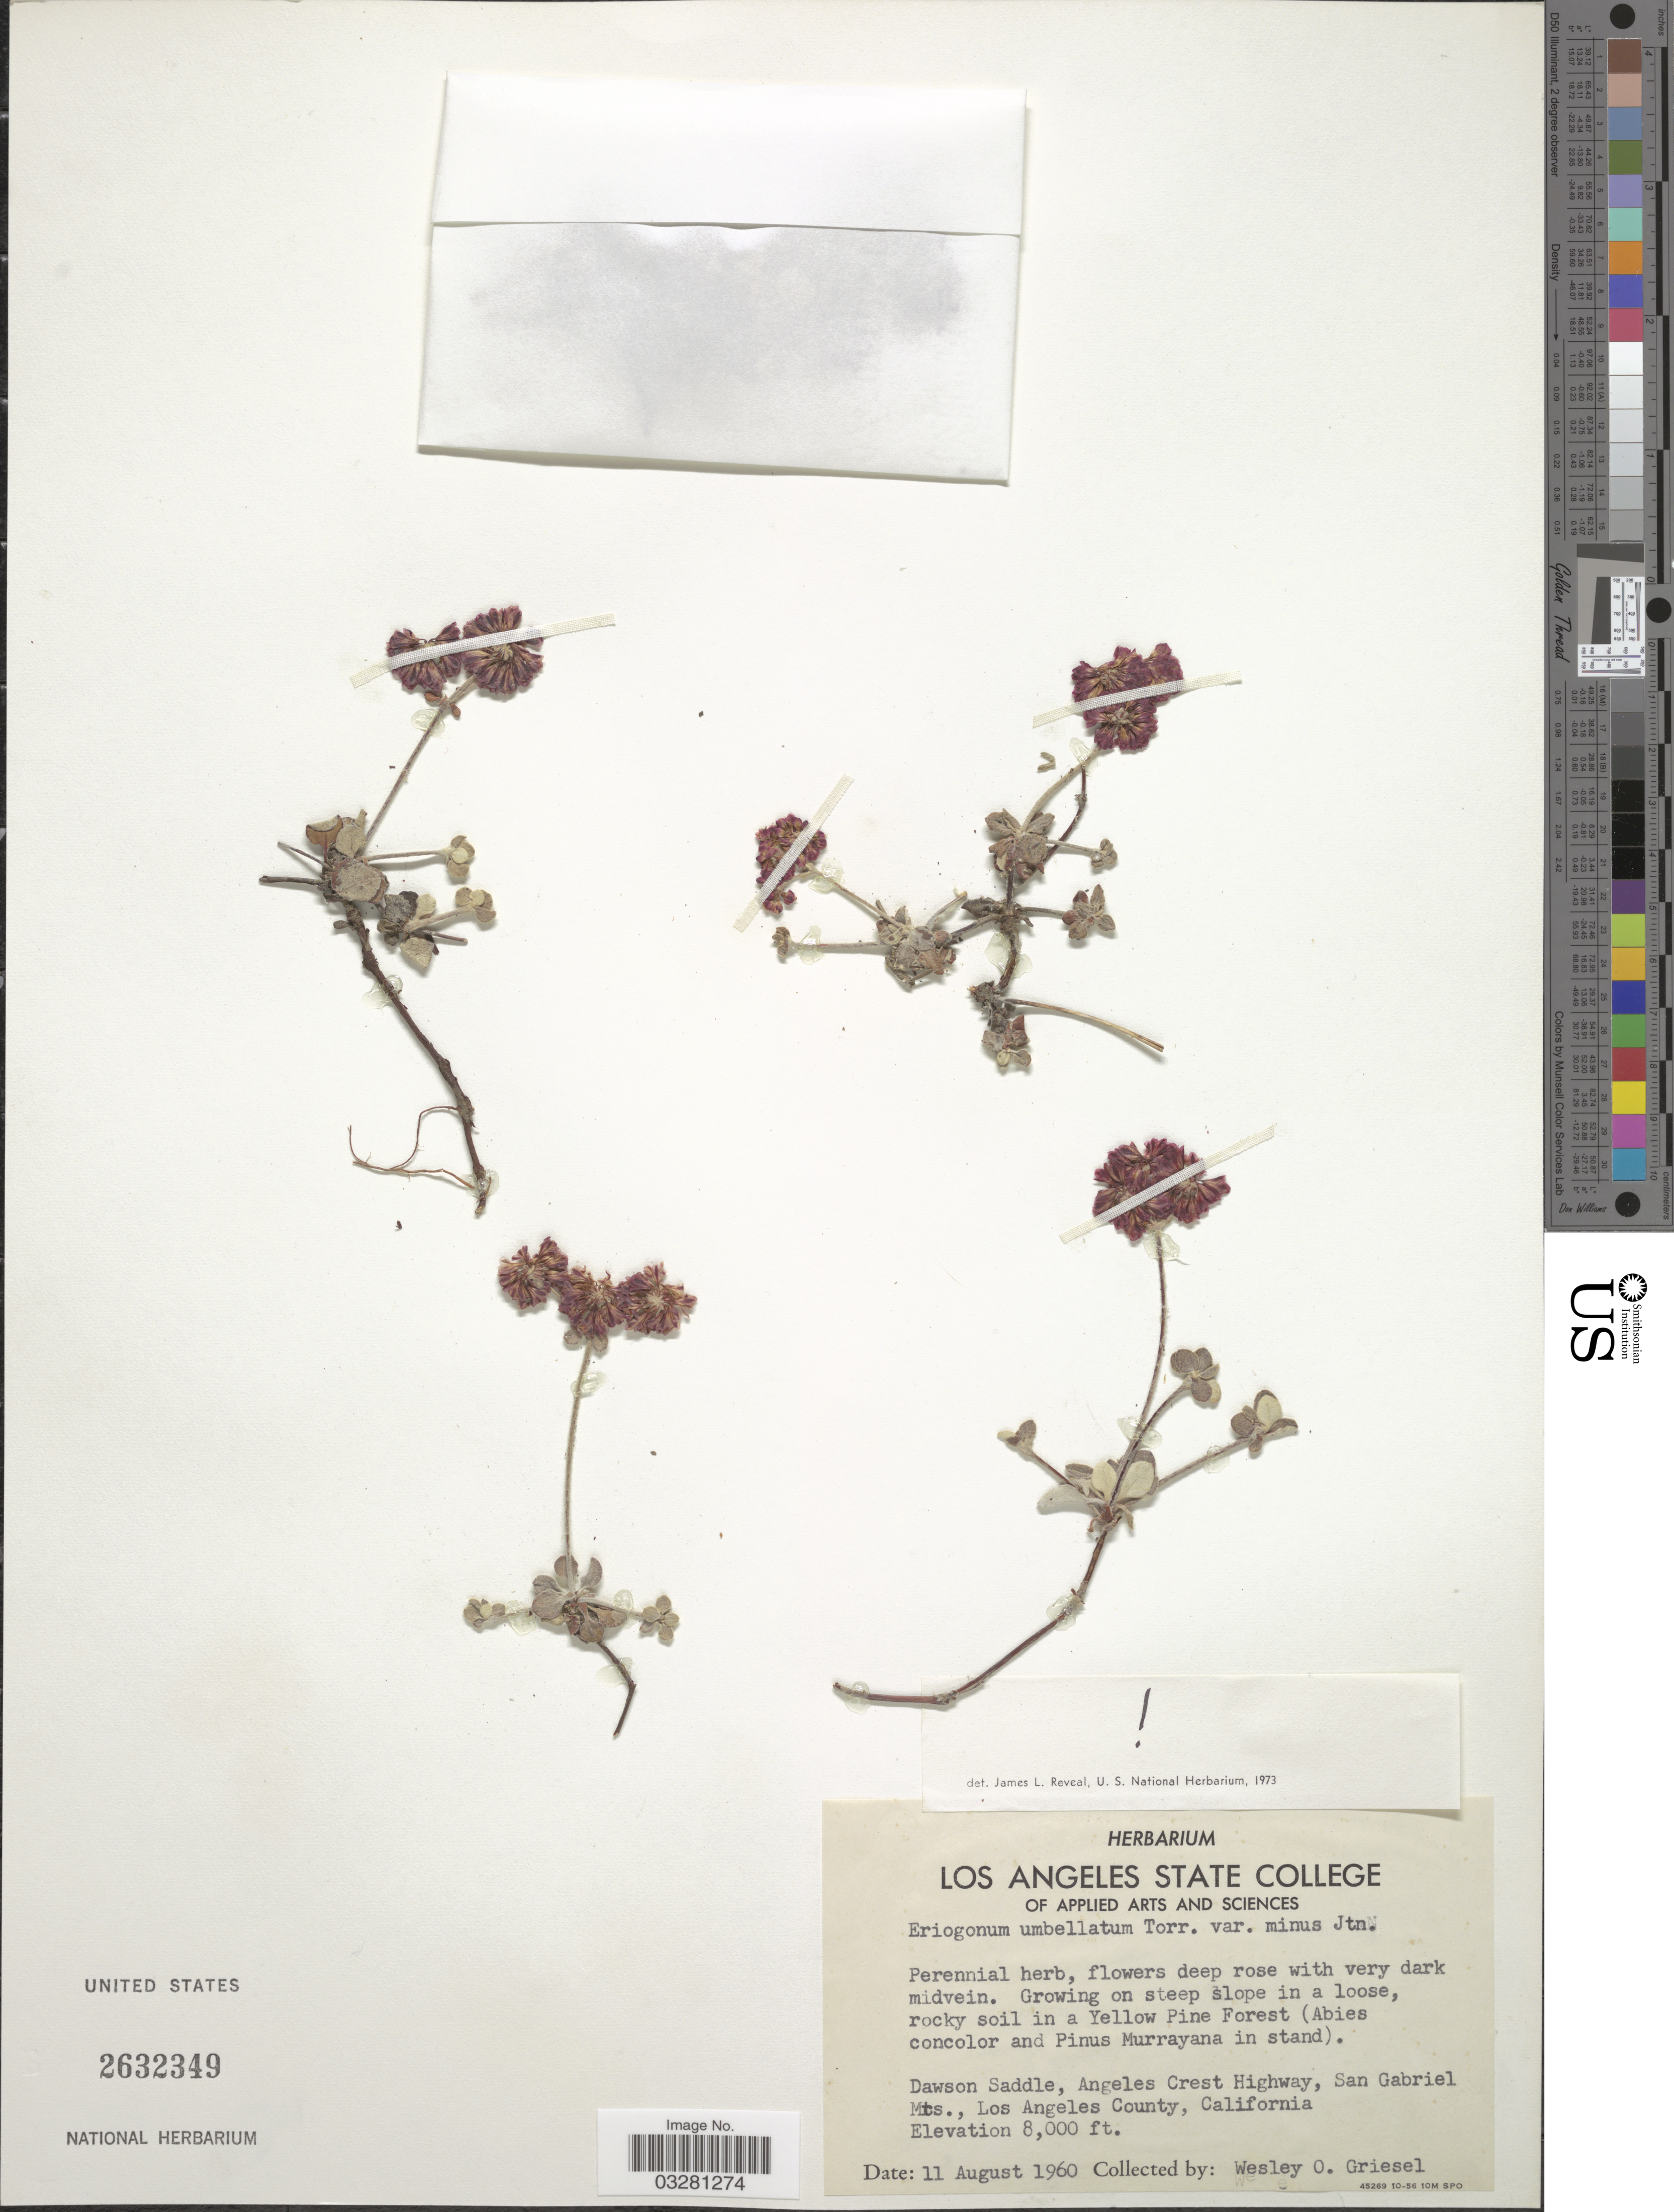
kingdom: Plantae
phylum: Tracheophyta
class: Magnoliopsida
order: Caryophyllales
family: Polygonaceae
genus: Eriogonum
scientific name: Eriogonum umbellatum var. umbellatum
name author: Torr.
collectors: W. O. Griesel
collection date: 1960-08-11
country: United States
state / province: California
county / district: Los Angeles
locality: Dawson Saddle, Angeles Crest Highway, San Gabriel Mts., Los Angeles County.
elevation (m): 2438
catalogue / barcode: US 2632349